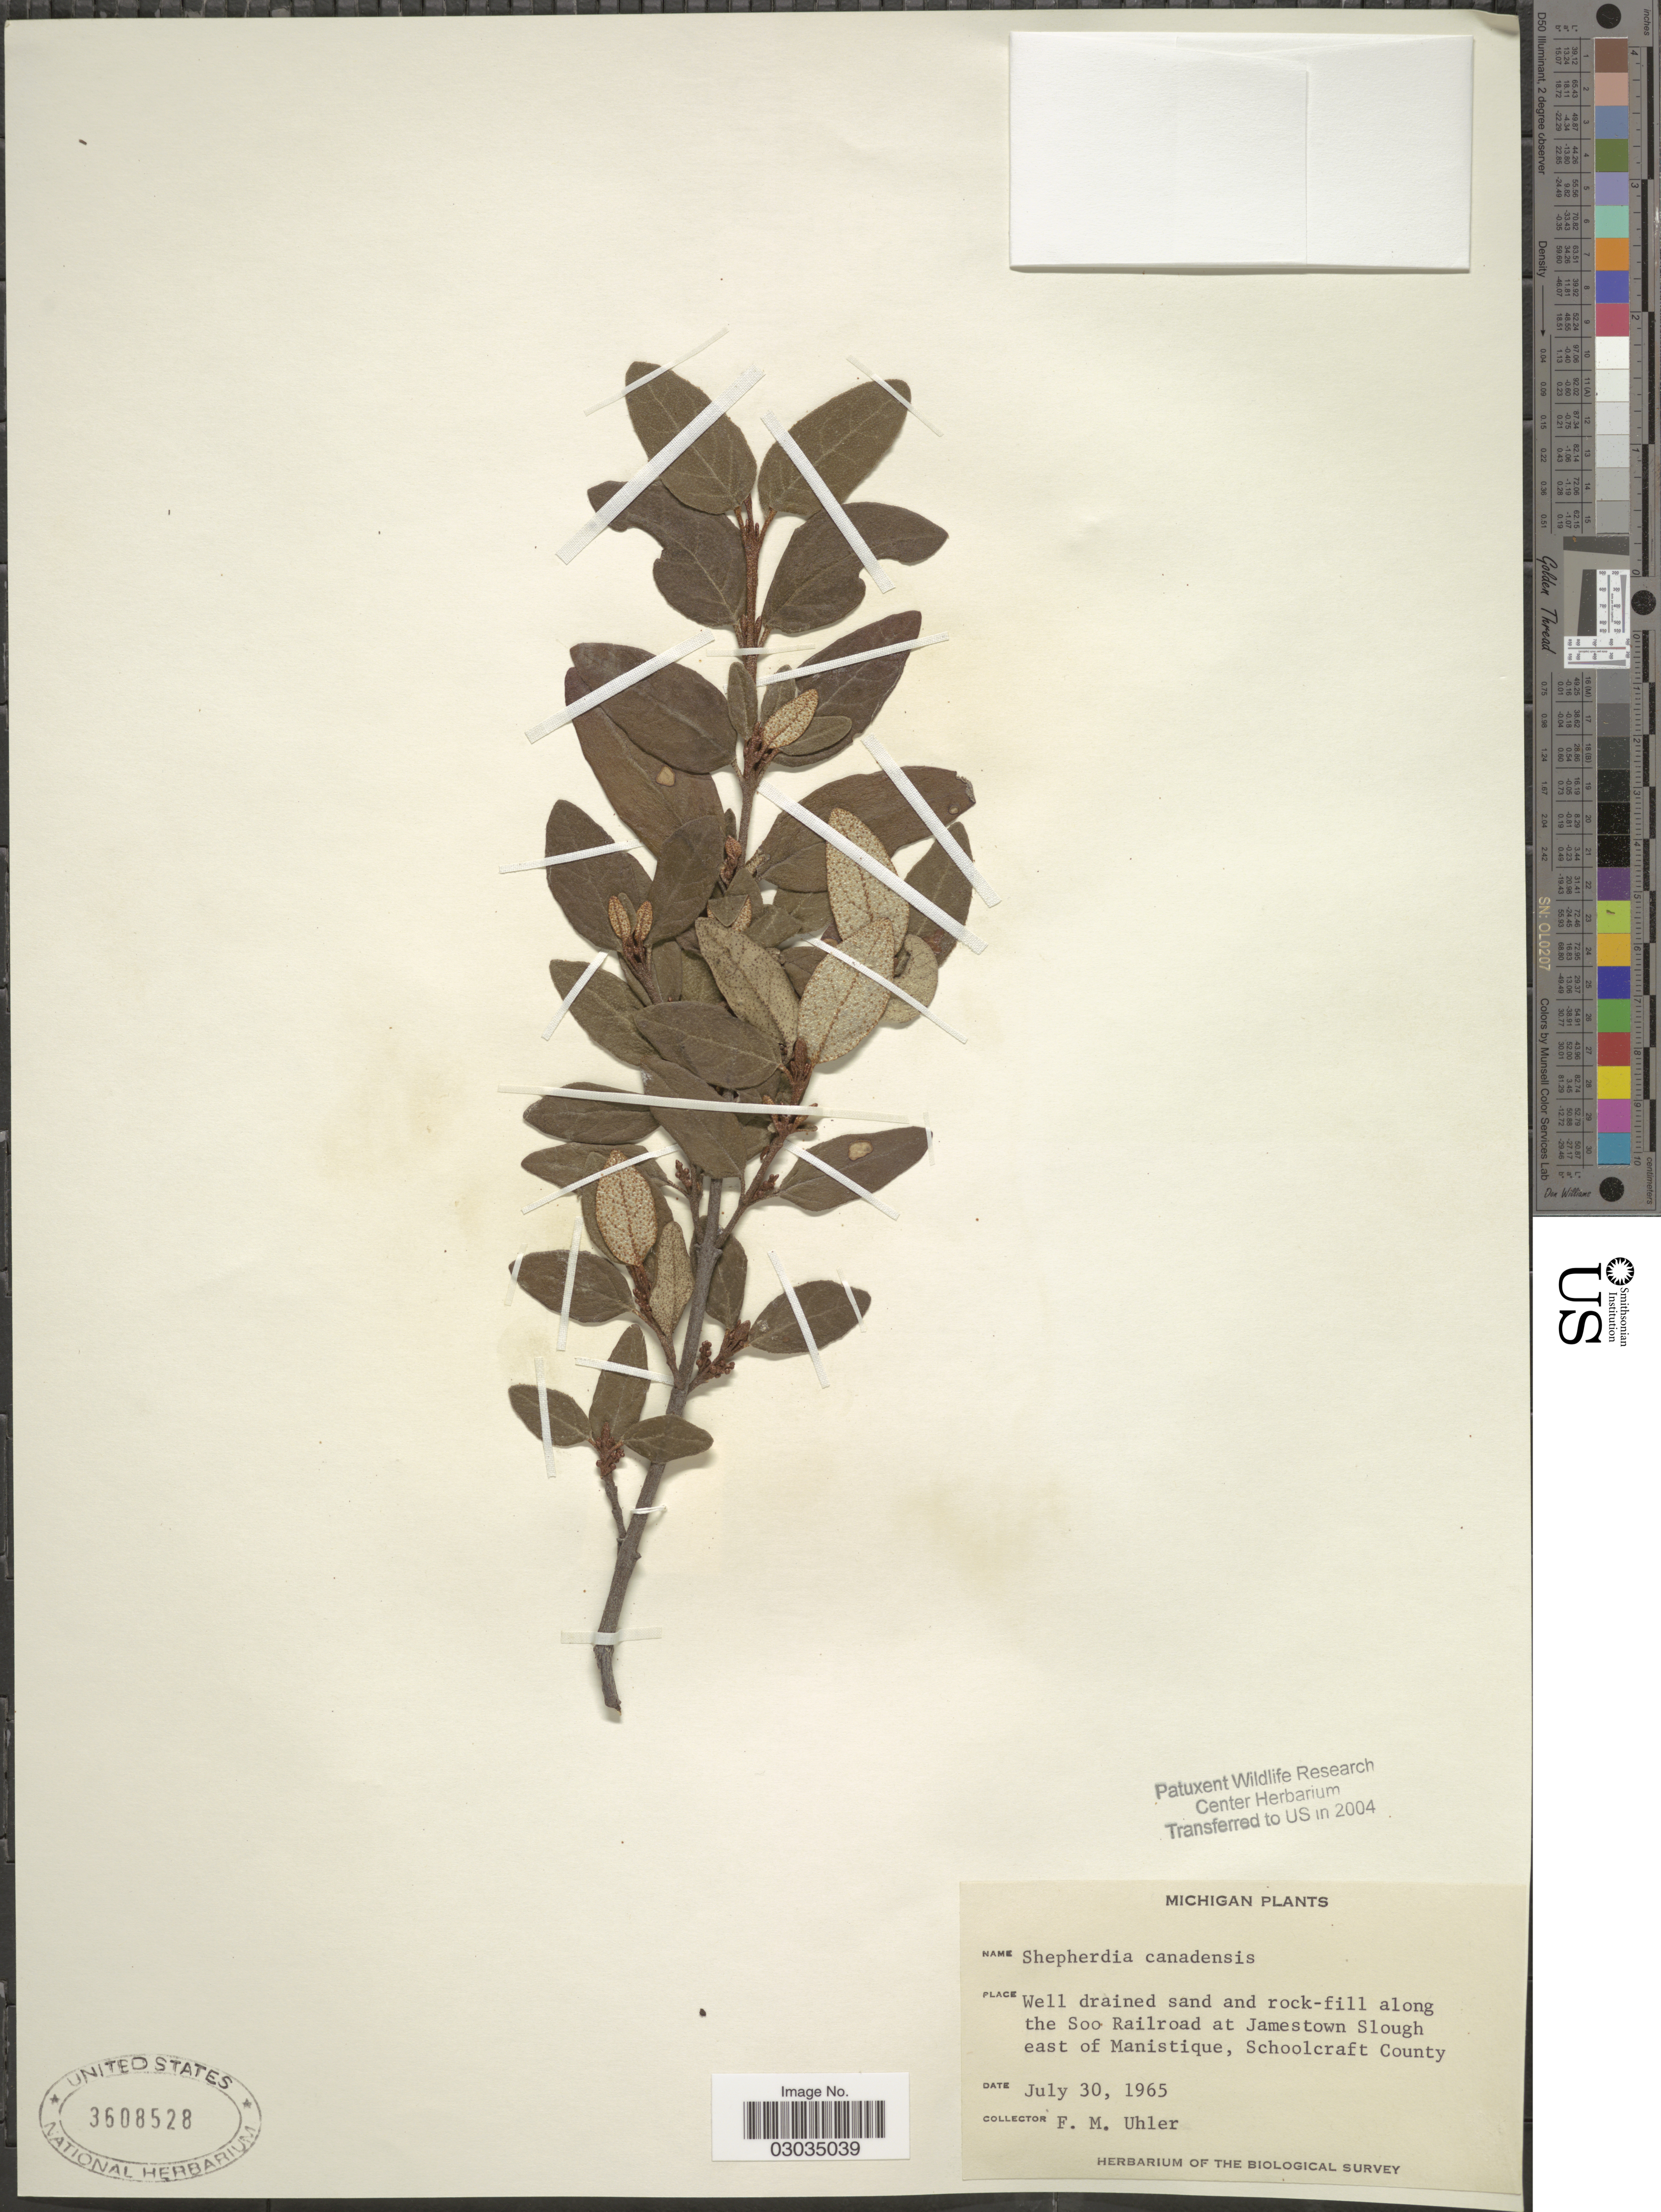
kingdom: Plantae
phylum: Tracheophyta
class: Magnoliopsida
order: Rosales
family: Elaeagnaceae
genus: Shepherdia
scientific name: Shepherdia canadensis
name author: (L.) Nutt.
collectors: F. M. Uhler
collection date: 1965-07-30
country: United States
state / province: Michigan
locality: Well drained sand and rock-fill along the Soo Railroad at Jamestown Slough east of Manistique, Schoolcraft County.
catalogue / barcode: US 3608528